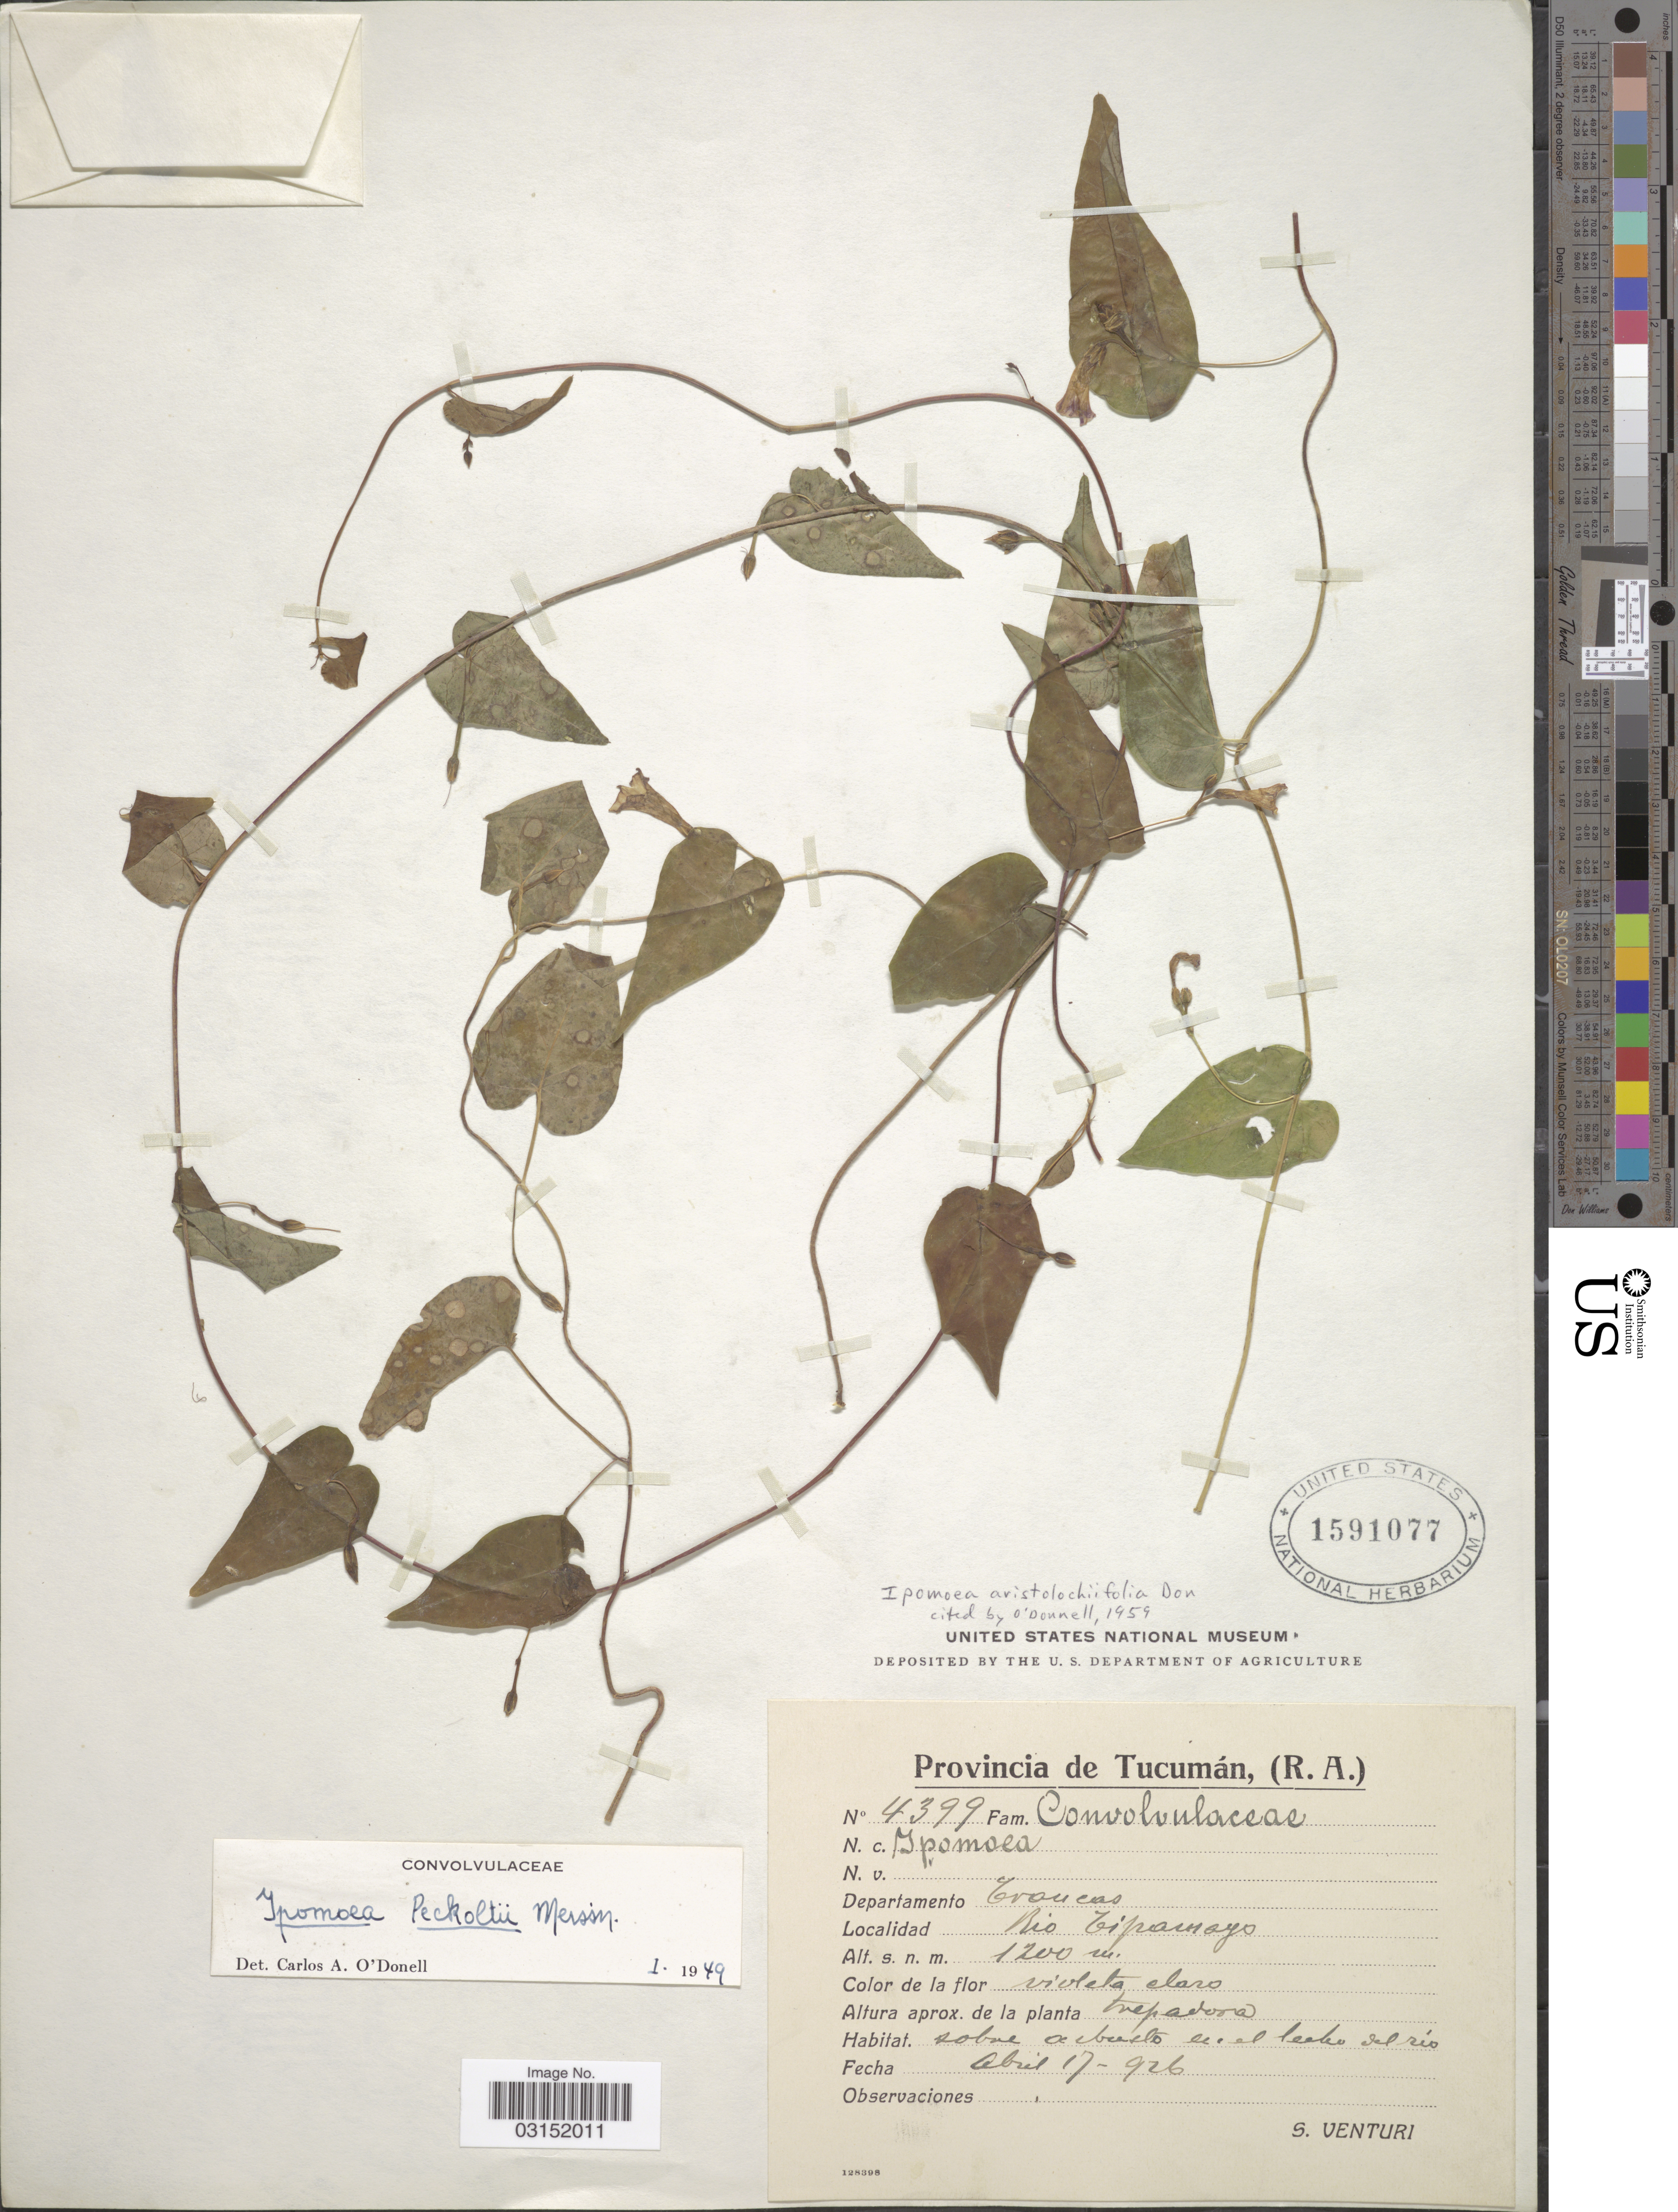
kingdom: Plantae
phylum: Tracheophyta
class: Magnoliopsida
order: Solanales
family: Convolvulaceae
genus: Ipomoea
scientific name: Ipomoea aristolochiifolia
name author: G. Don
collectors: S. Venturi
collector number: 4399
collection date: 1926-04-17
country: Argentina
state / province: Tucuman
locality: Provincia de Tucumán, (R.A.) Departamento Trancas, Rio Tipamayo.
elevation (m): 1200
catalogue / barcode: US 1591077